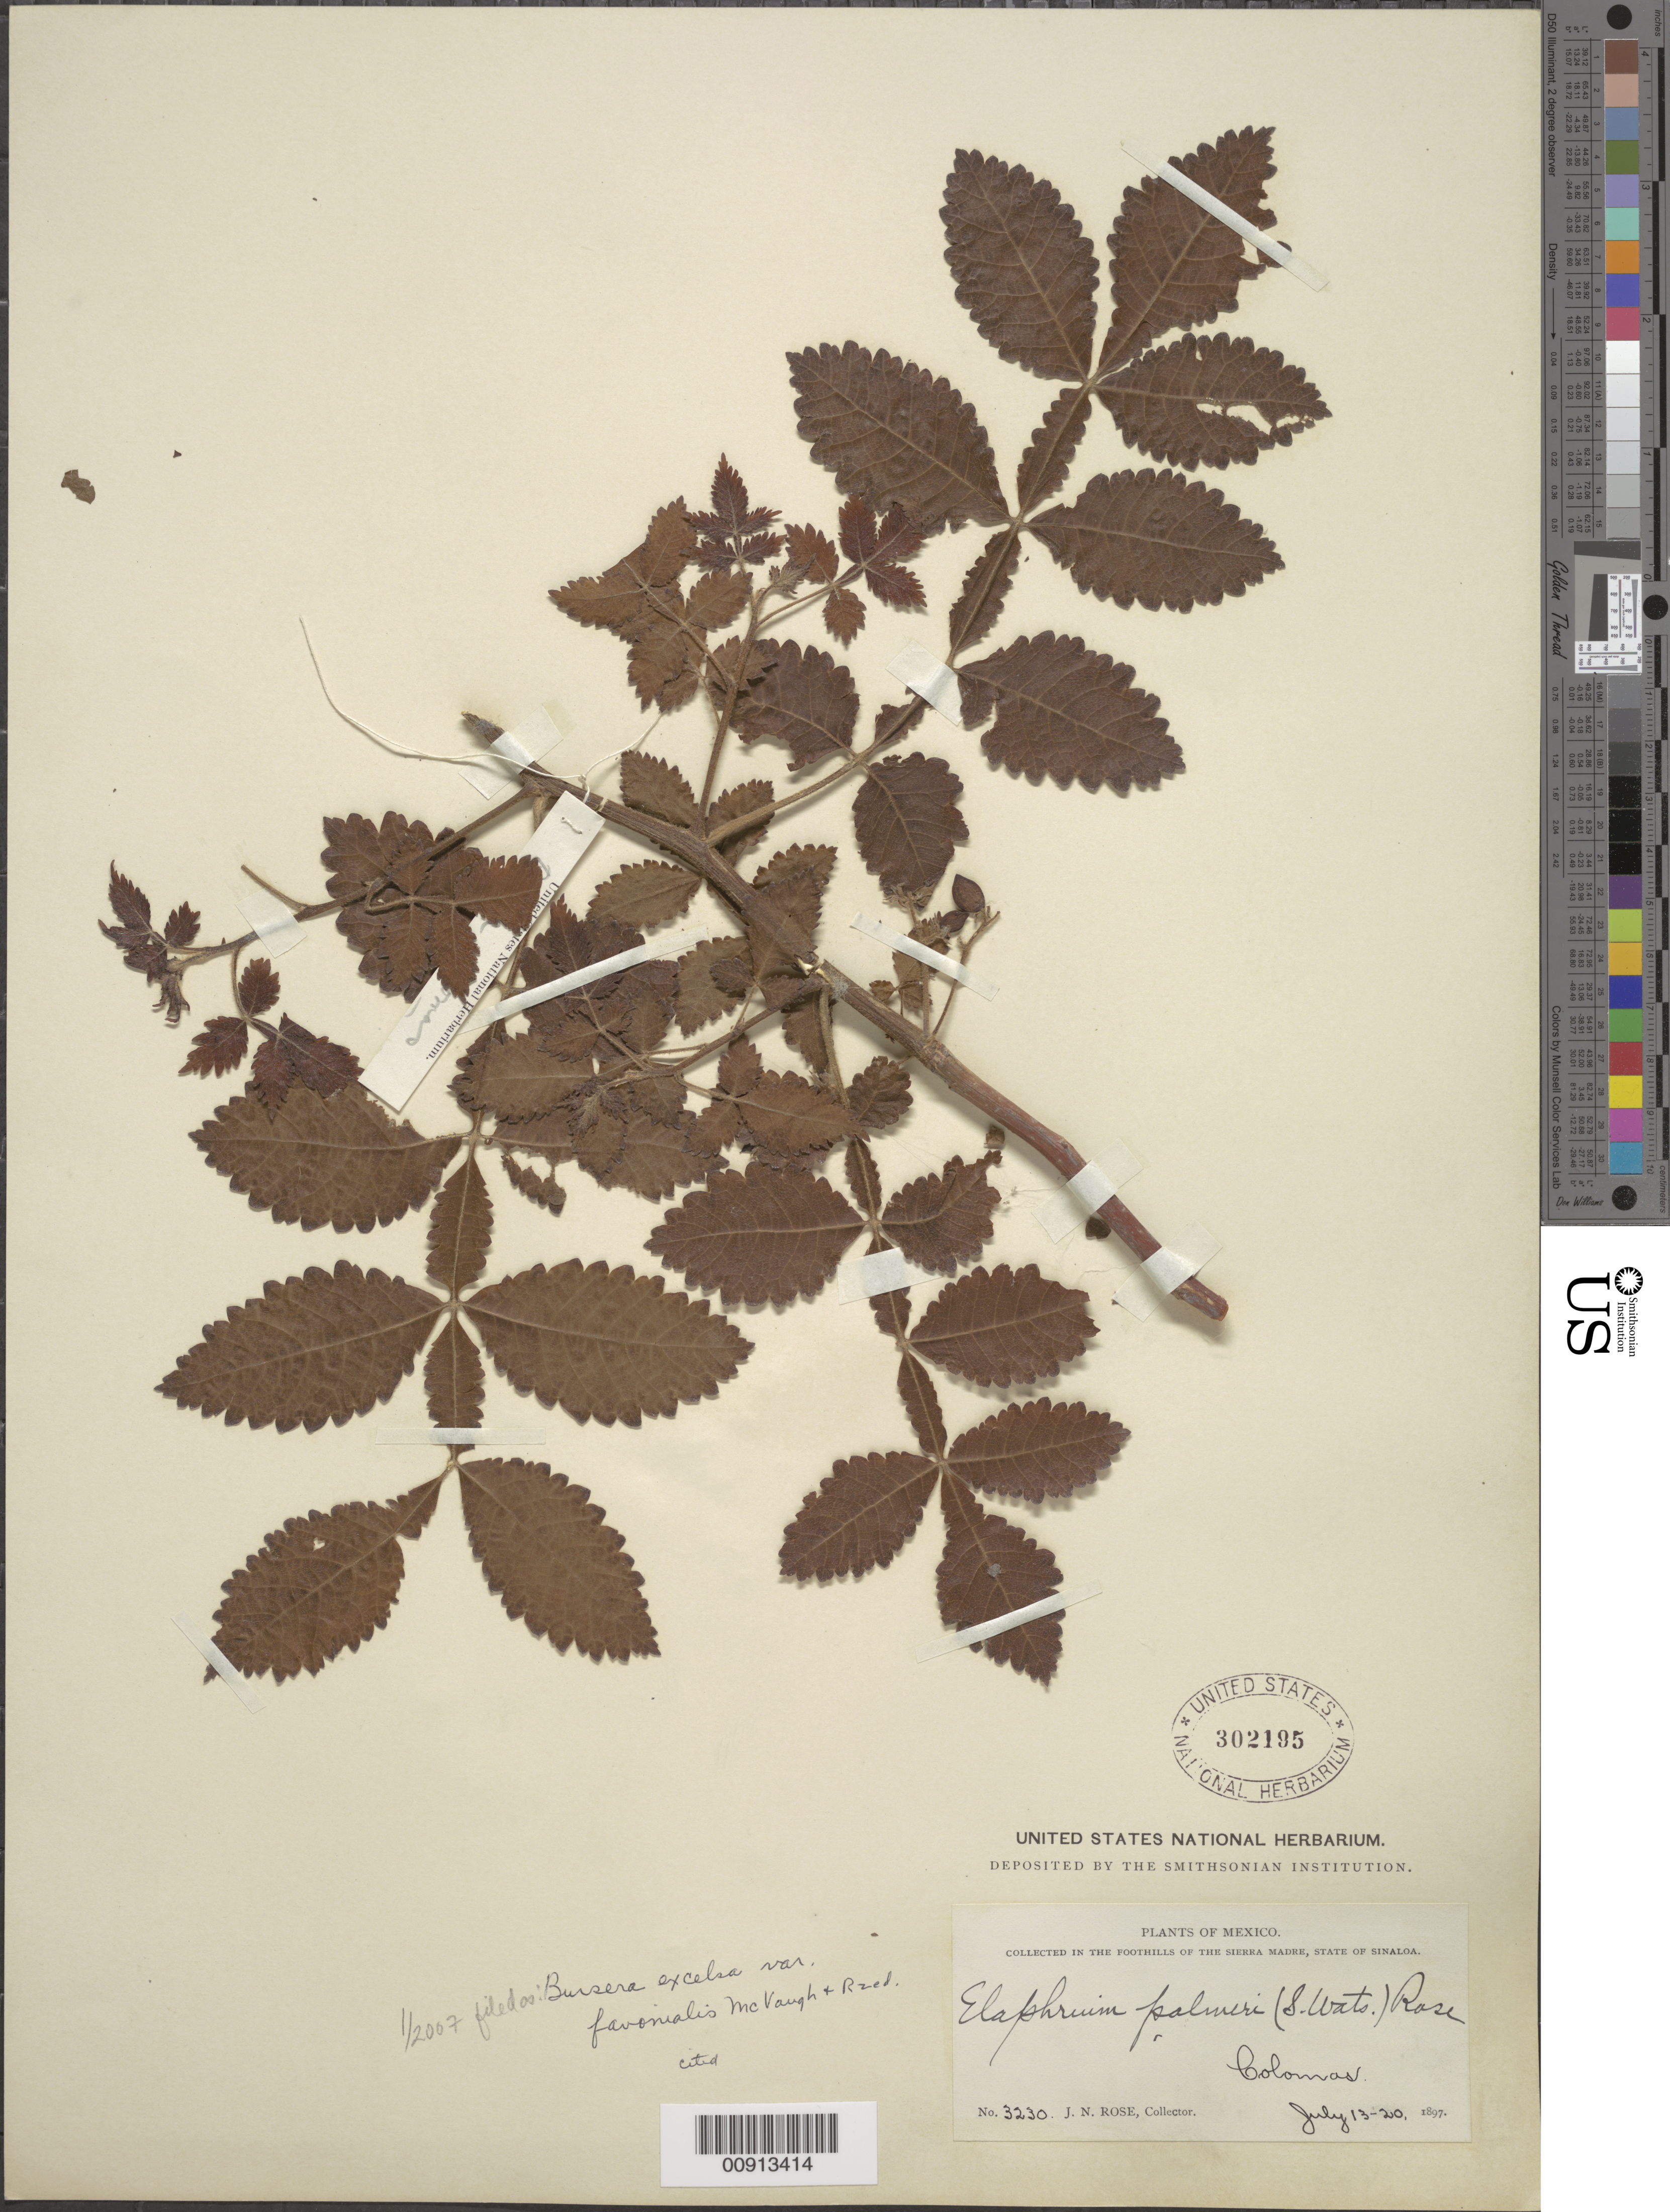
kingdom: Plantae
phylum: Tracheophyta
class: Magnoliopsida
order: Sapindales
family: Burseraceae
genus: Bursera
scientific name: Bursera excelsa var. favionalis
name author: McVaugh & Rzed.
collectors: J. N. Rose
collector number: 3230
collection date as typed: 13 Jul 1897 to 20 Jul 1897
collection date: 1897-07-13/1897-07-20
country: Mexico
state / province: Sinaloa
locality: Colomas. In the foothills of the Sierra Madre, State of Sinaloa.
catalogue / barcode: US 302195